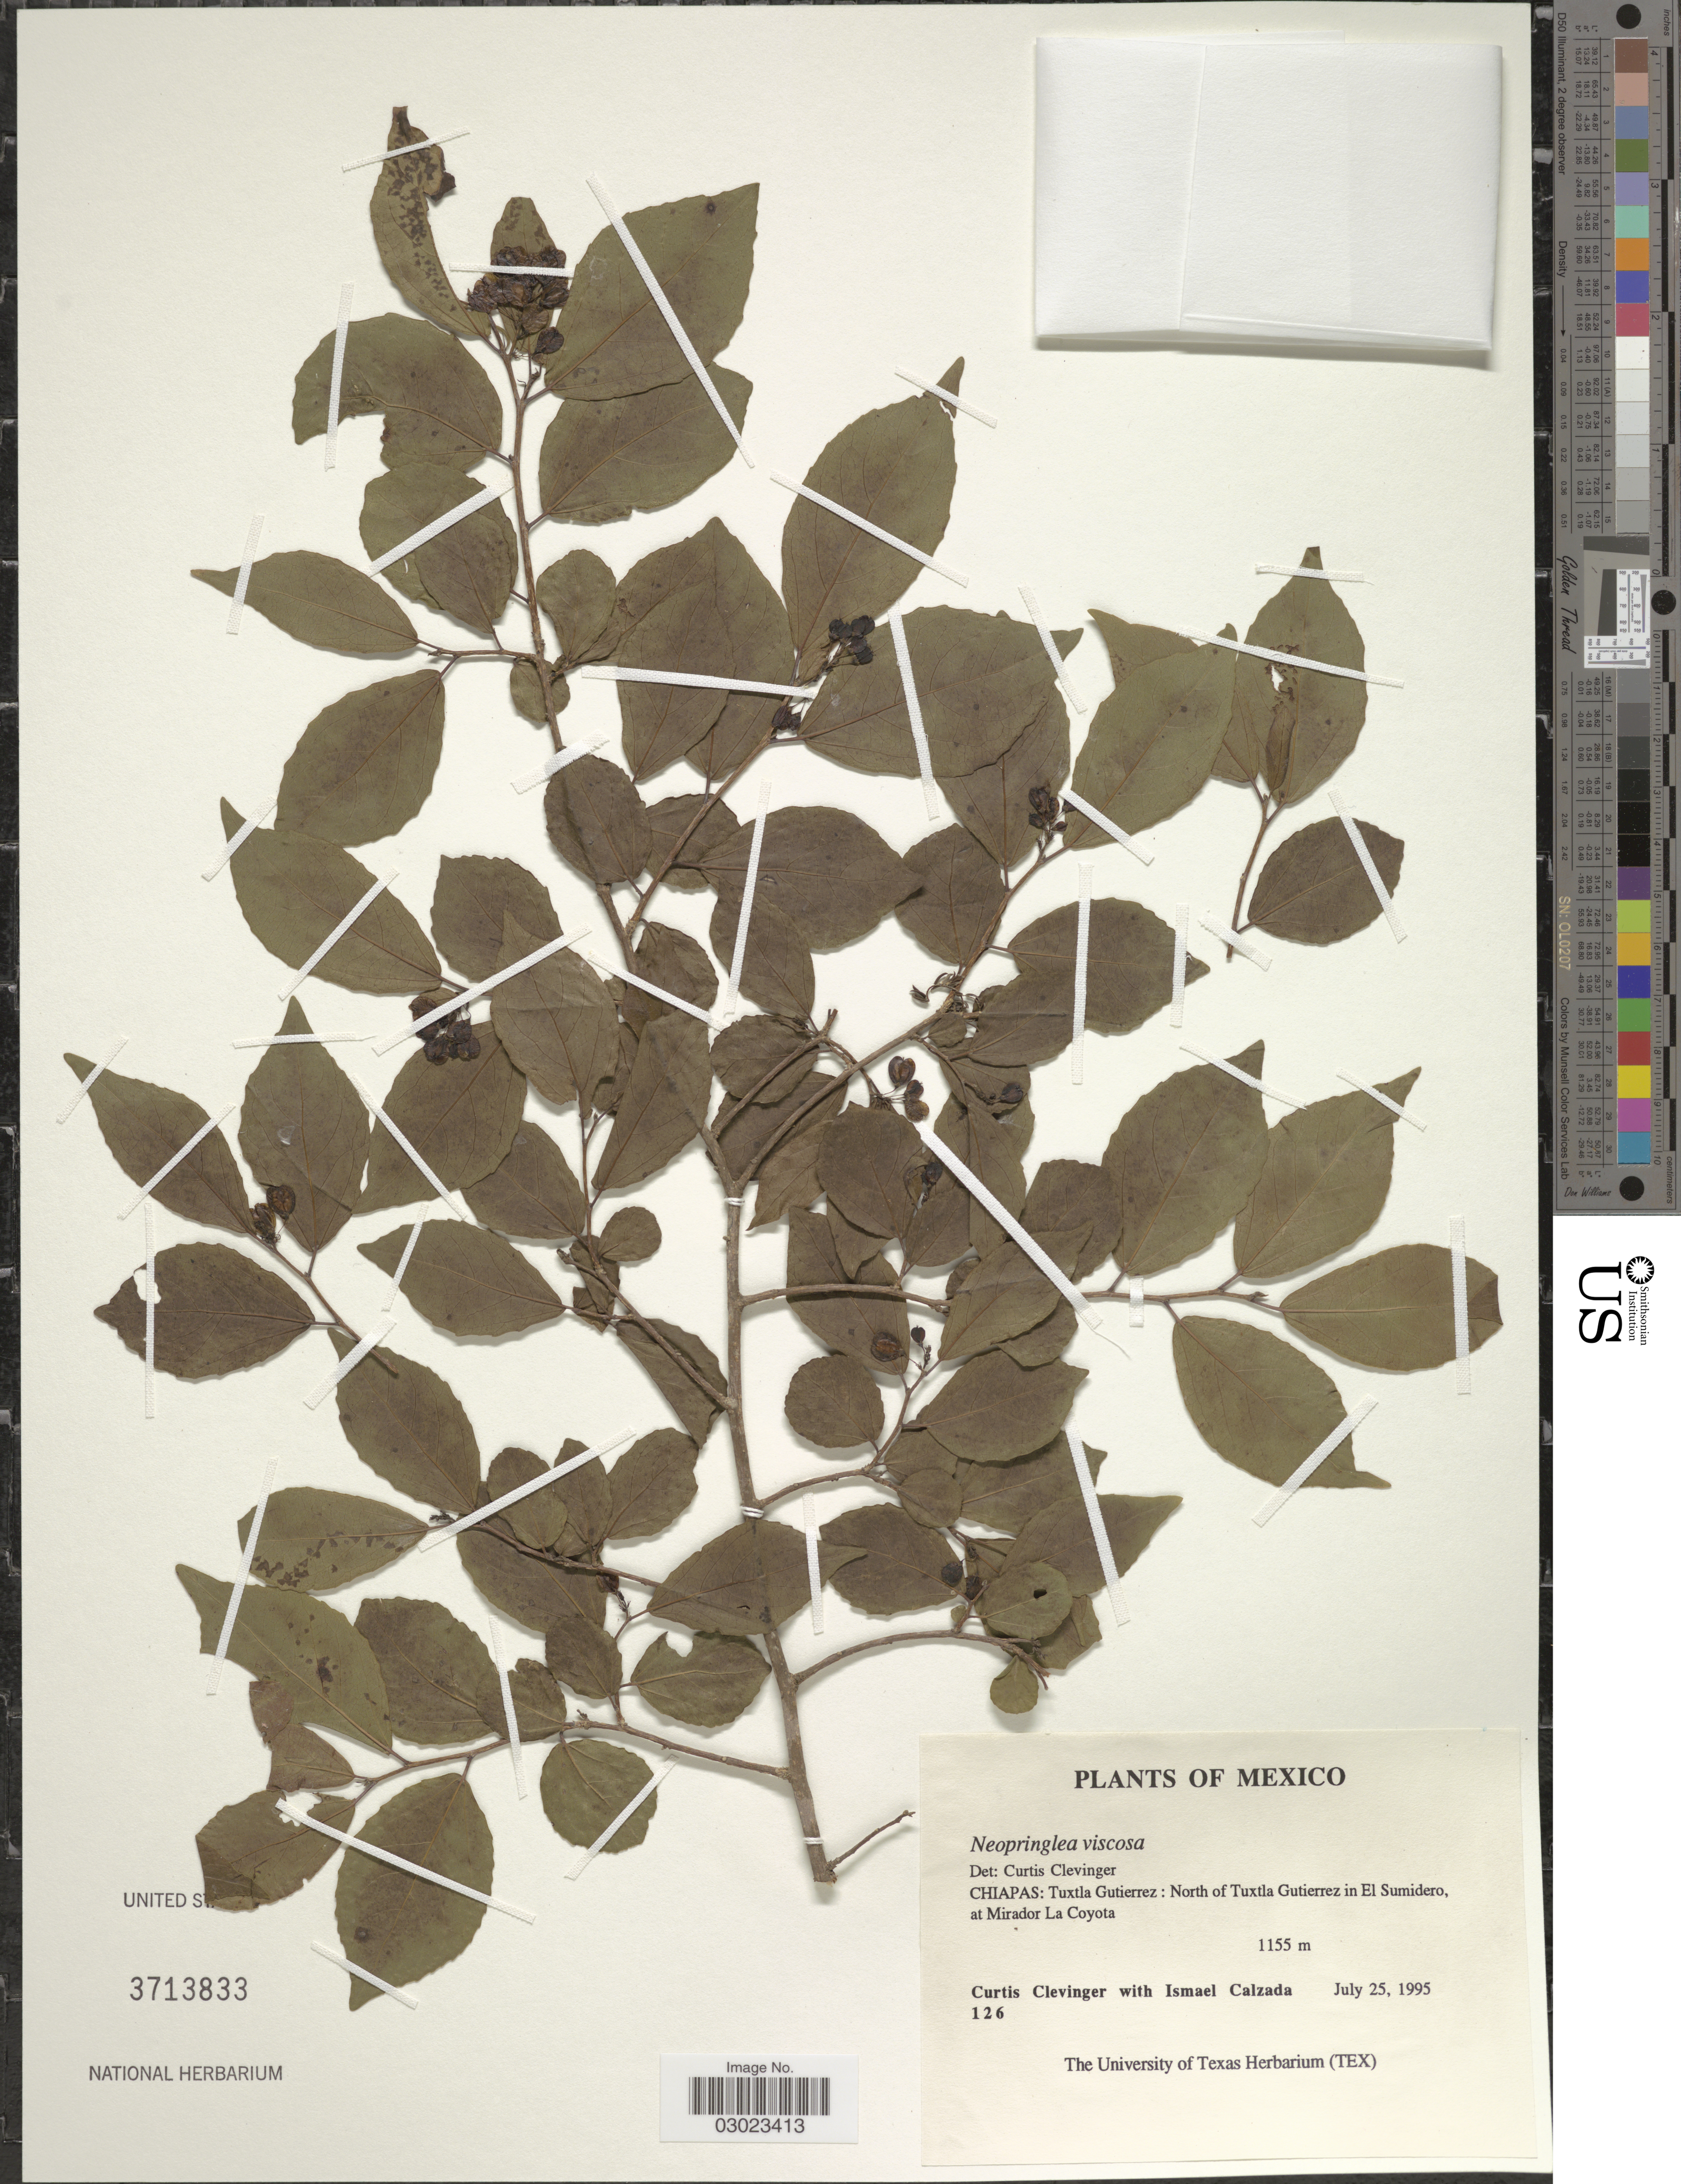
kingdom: Plantae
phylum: Tracheophyta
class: Magnoliopsida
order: Malpighiales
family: Salicaceae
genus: Neopringlea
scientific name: Neopringlea viscosa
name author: (Liebm.) Rose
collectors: C. Clevinger & I. Calzada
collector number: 126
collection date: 1995-07-25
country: Mexico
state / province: Chiapas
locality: Tuxtla Gutierrez: North of Tuxtla Gutierrez in El Sumidero at Mirador La Coyota.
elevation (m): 1155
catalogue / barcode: US 3713833